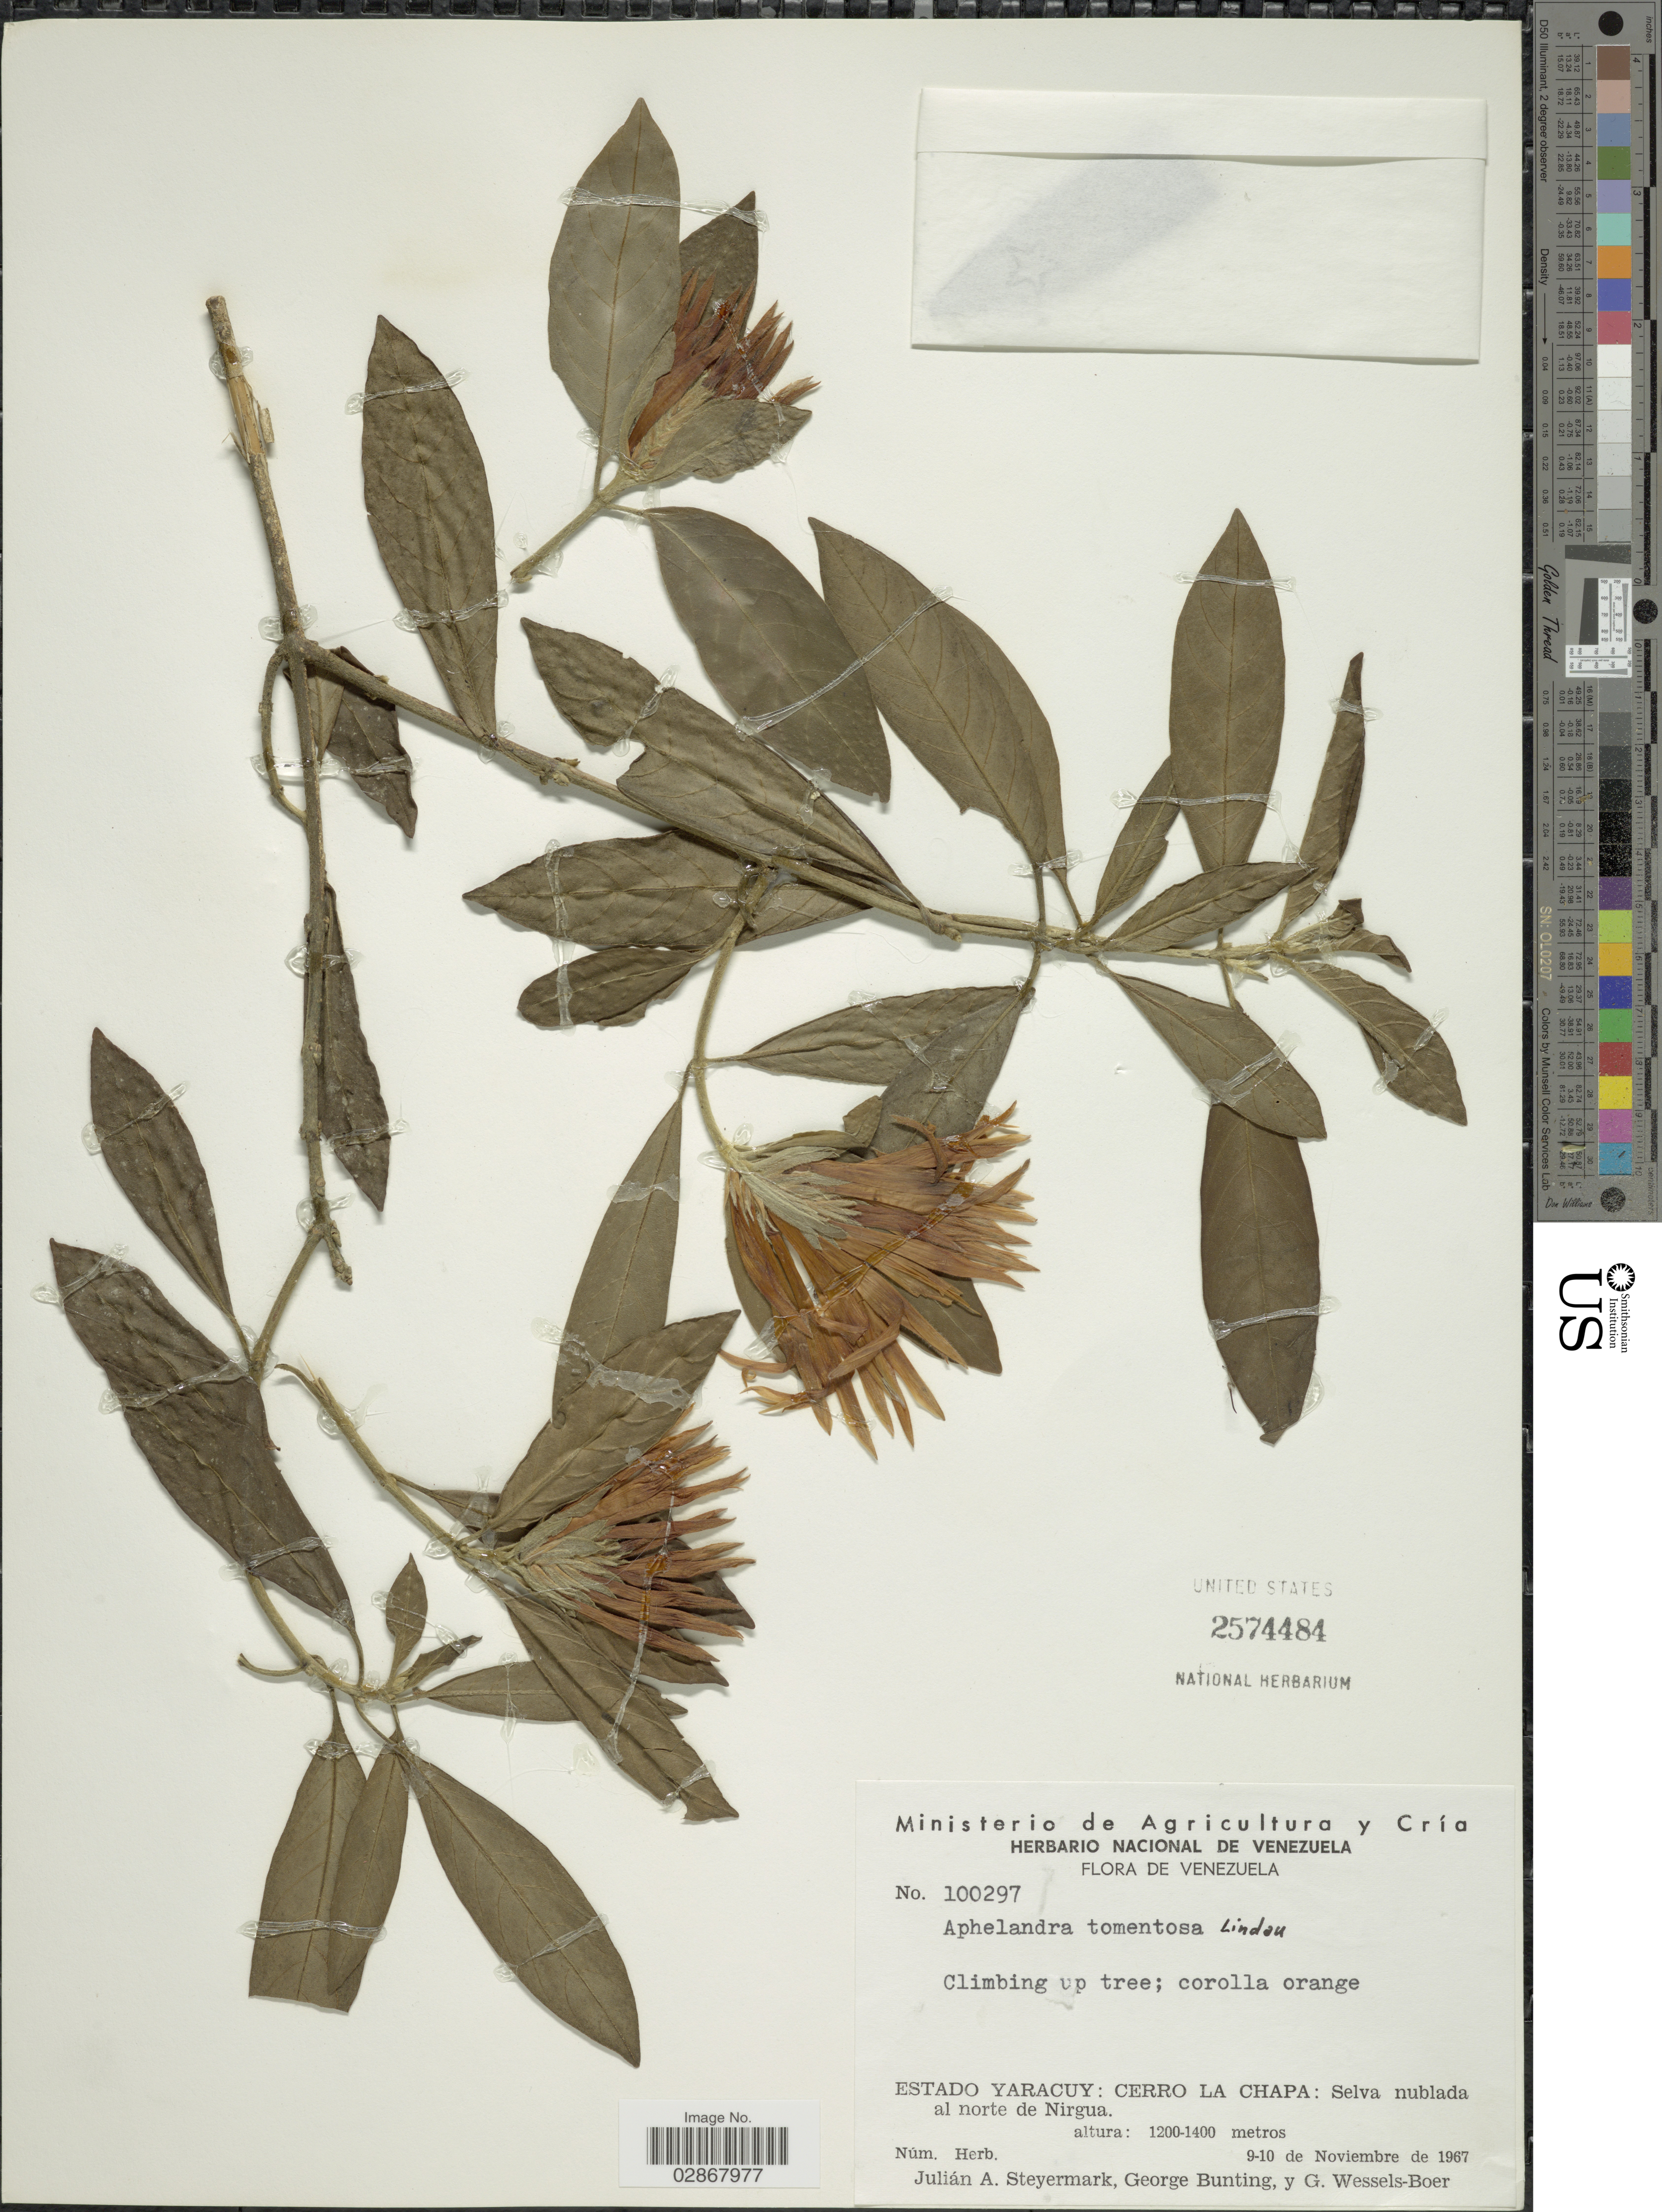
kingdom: Plantae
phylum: Tracheophyta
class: Magnoliopsida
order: Lamiales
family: Acanthaceae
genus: Aphelandra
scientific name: Aphelandra tomentosa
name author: Lindau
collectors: J. Steyermark, G. S. Bunting & G. Wessels Boer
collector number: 100297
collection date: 1967-11-09/1967-11-10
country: Venezuela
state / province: Yaracuy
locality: Cerro La Chapa: Selva nublada al norte de Nirgua.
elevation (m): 1200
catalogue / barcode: US 2574484